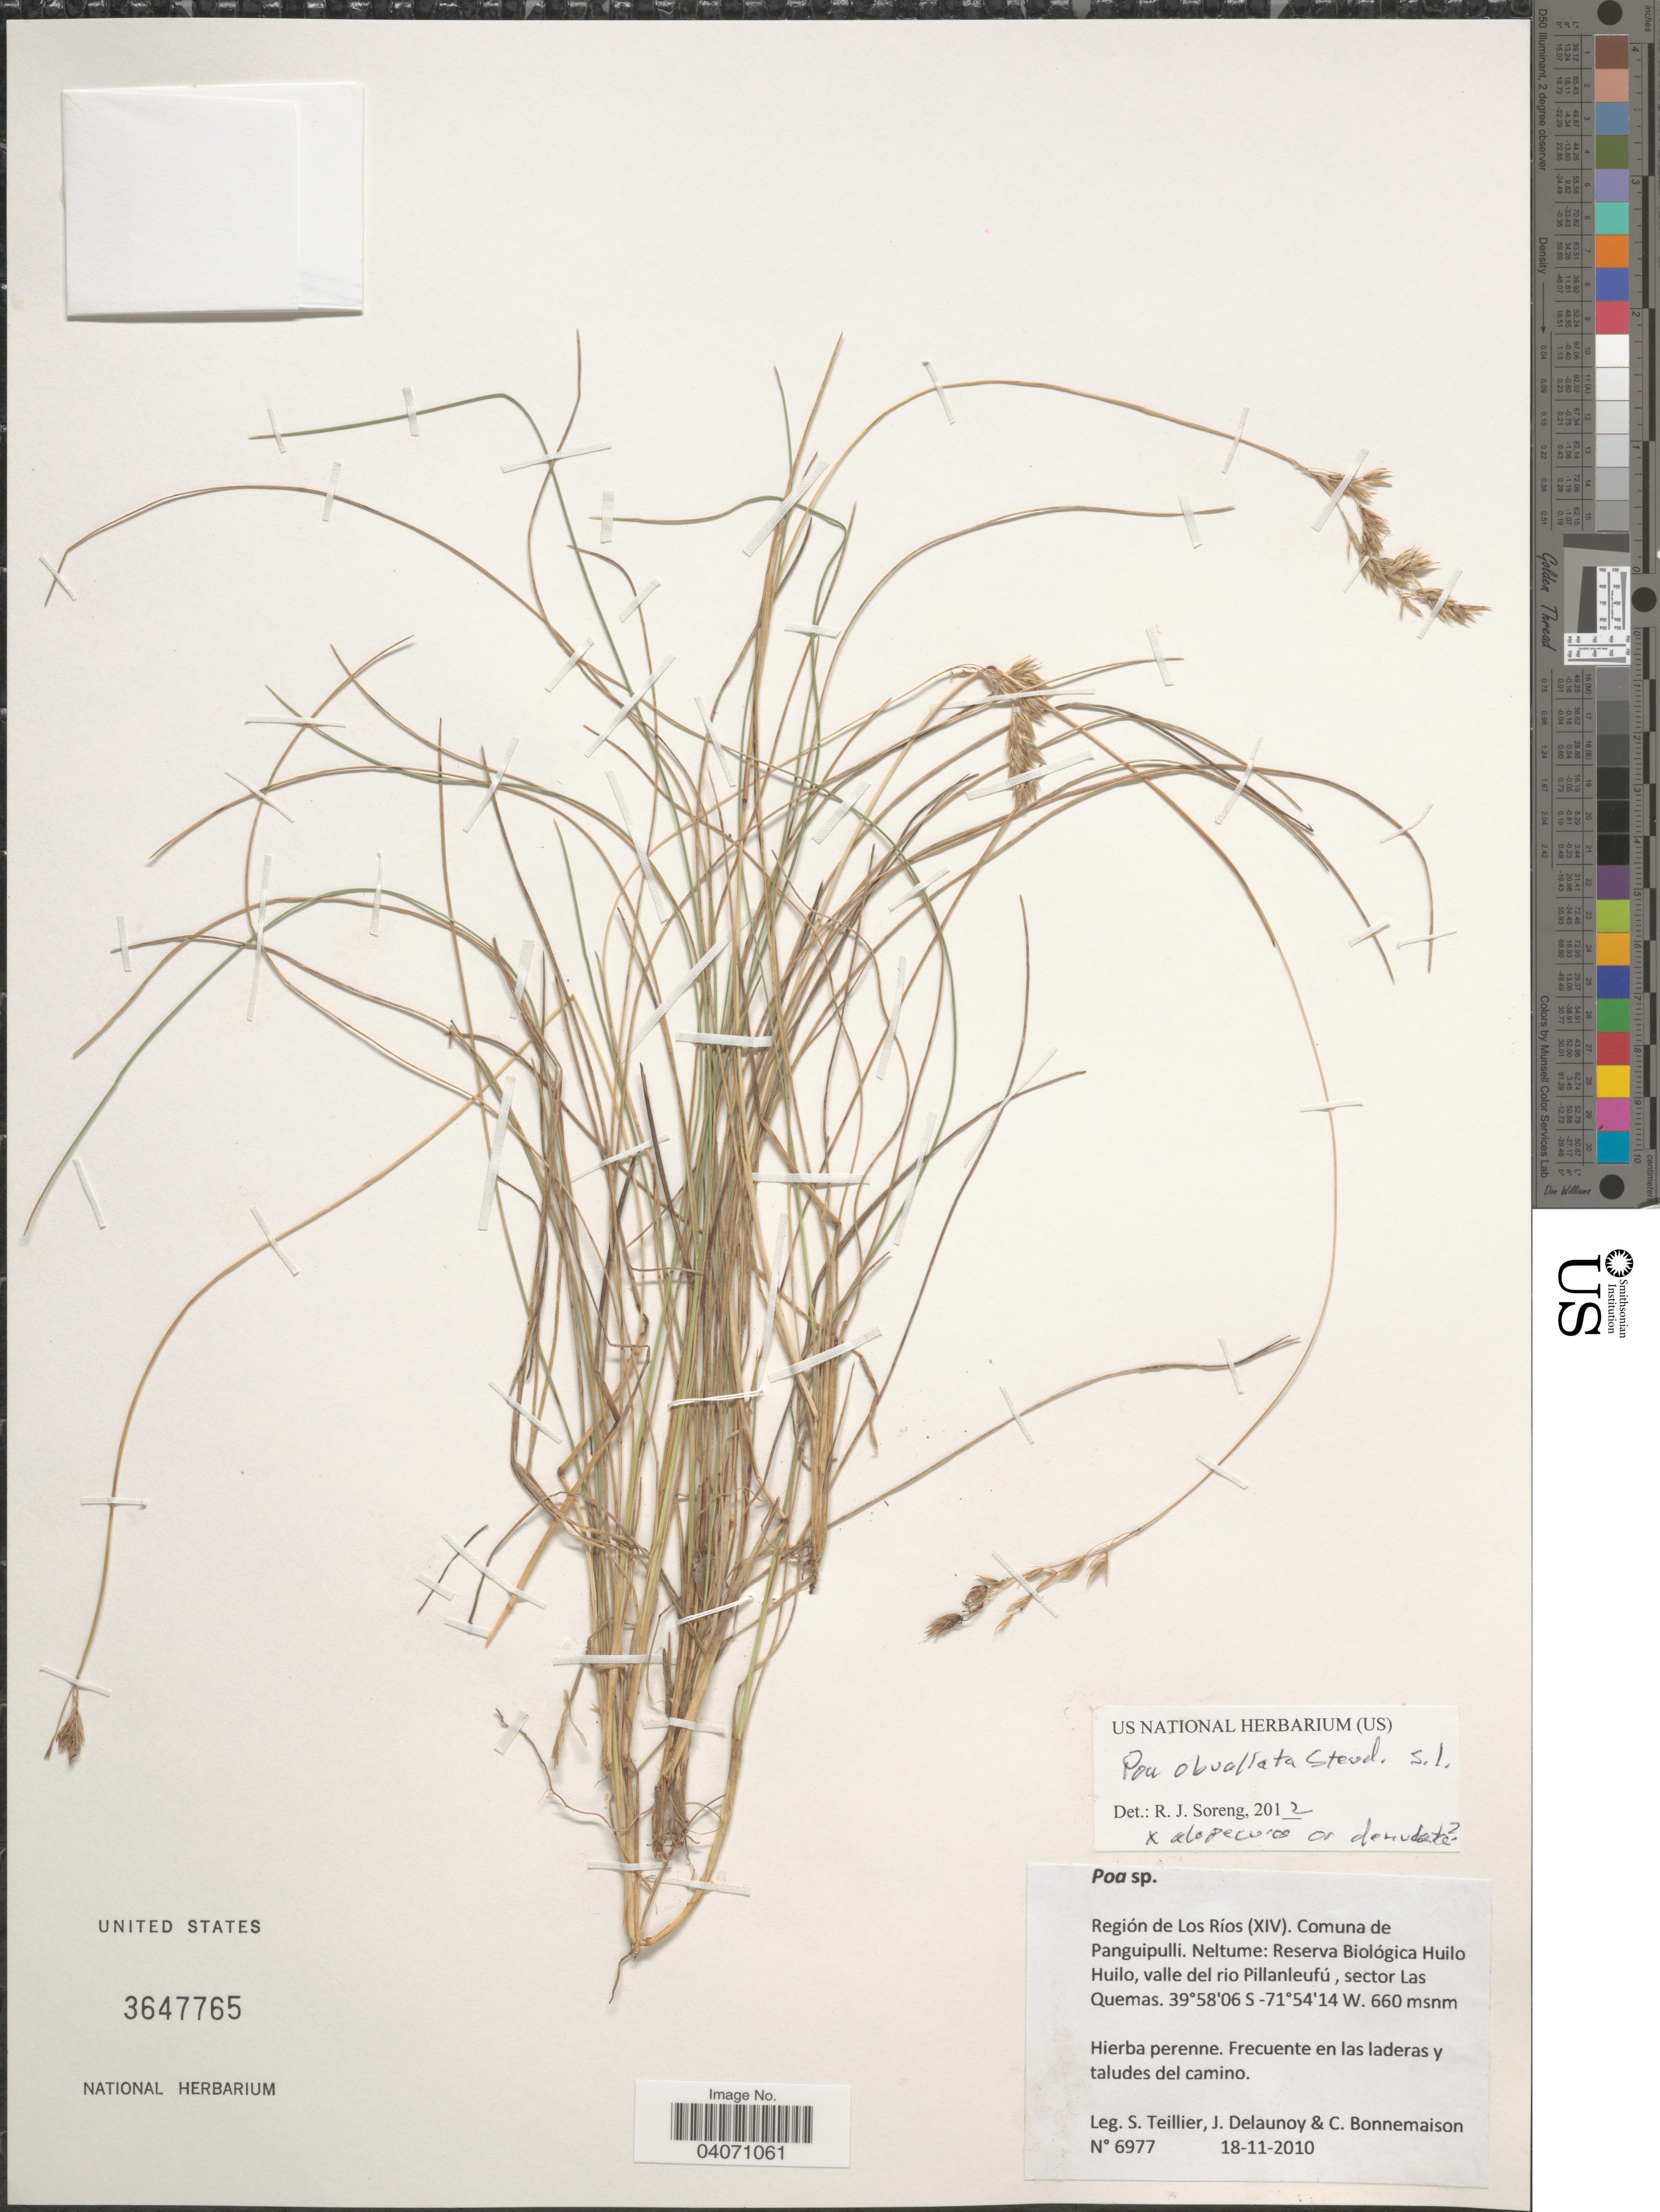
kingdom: Plantae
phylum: Tracheophyta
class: Liliopsida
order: Poales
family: Poaceae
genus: Poa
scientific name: Poa obvallata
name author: Steud.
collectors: S. Teillier, J. Delaunoy & C. Bonnemaison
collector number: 6977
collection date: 2010-11-18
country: Ecuador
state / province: Los Ríos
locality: Región de Los Ríos (XIV). Comuna de Panguipulli. Neltume: Reserva Biológica Huilo Huilo, valle del rio Pillanleufú, sector Las Quemas.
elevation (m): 660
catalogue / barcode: US 3647765